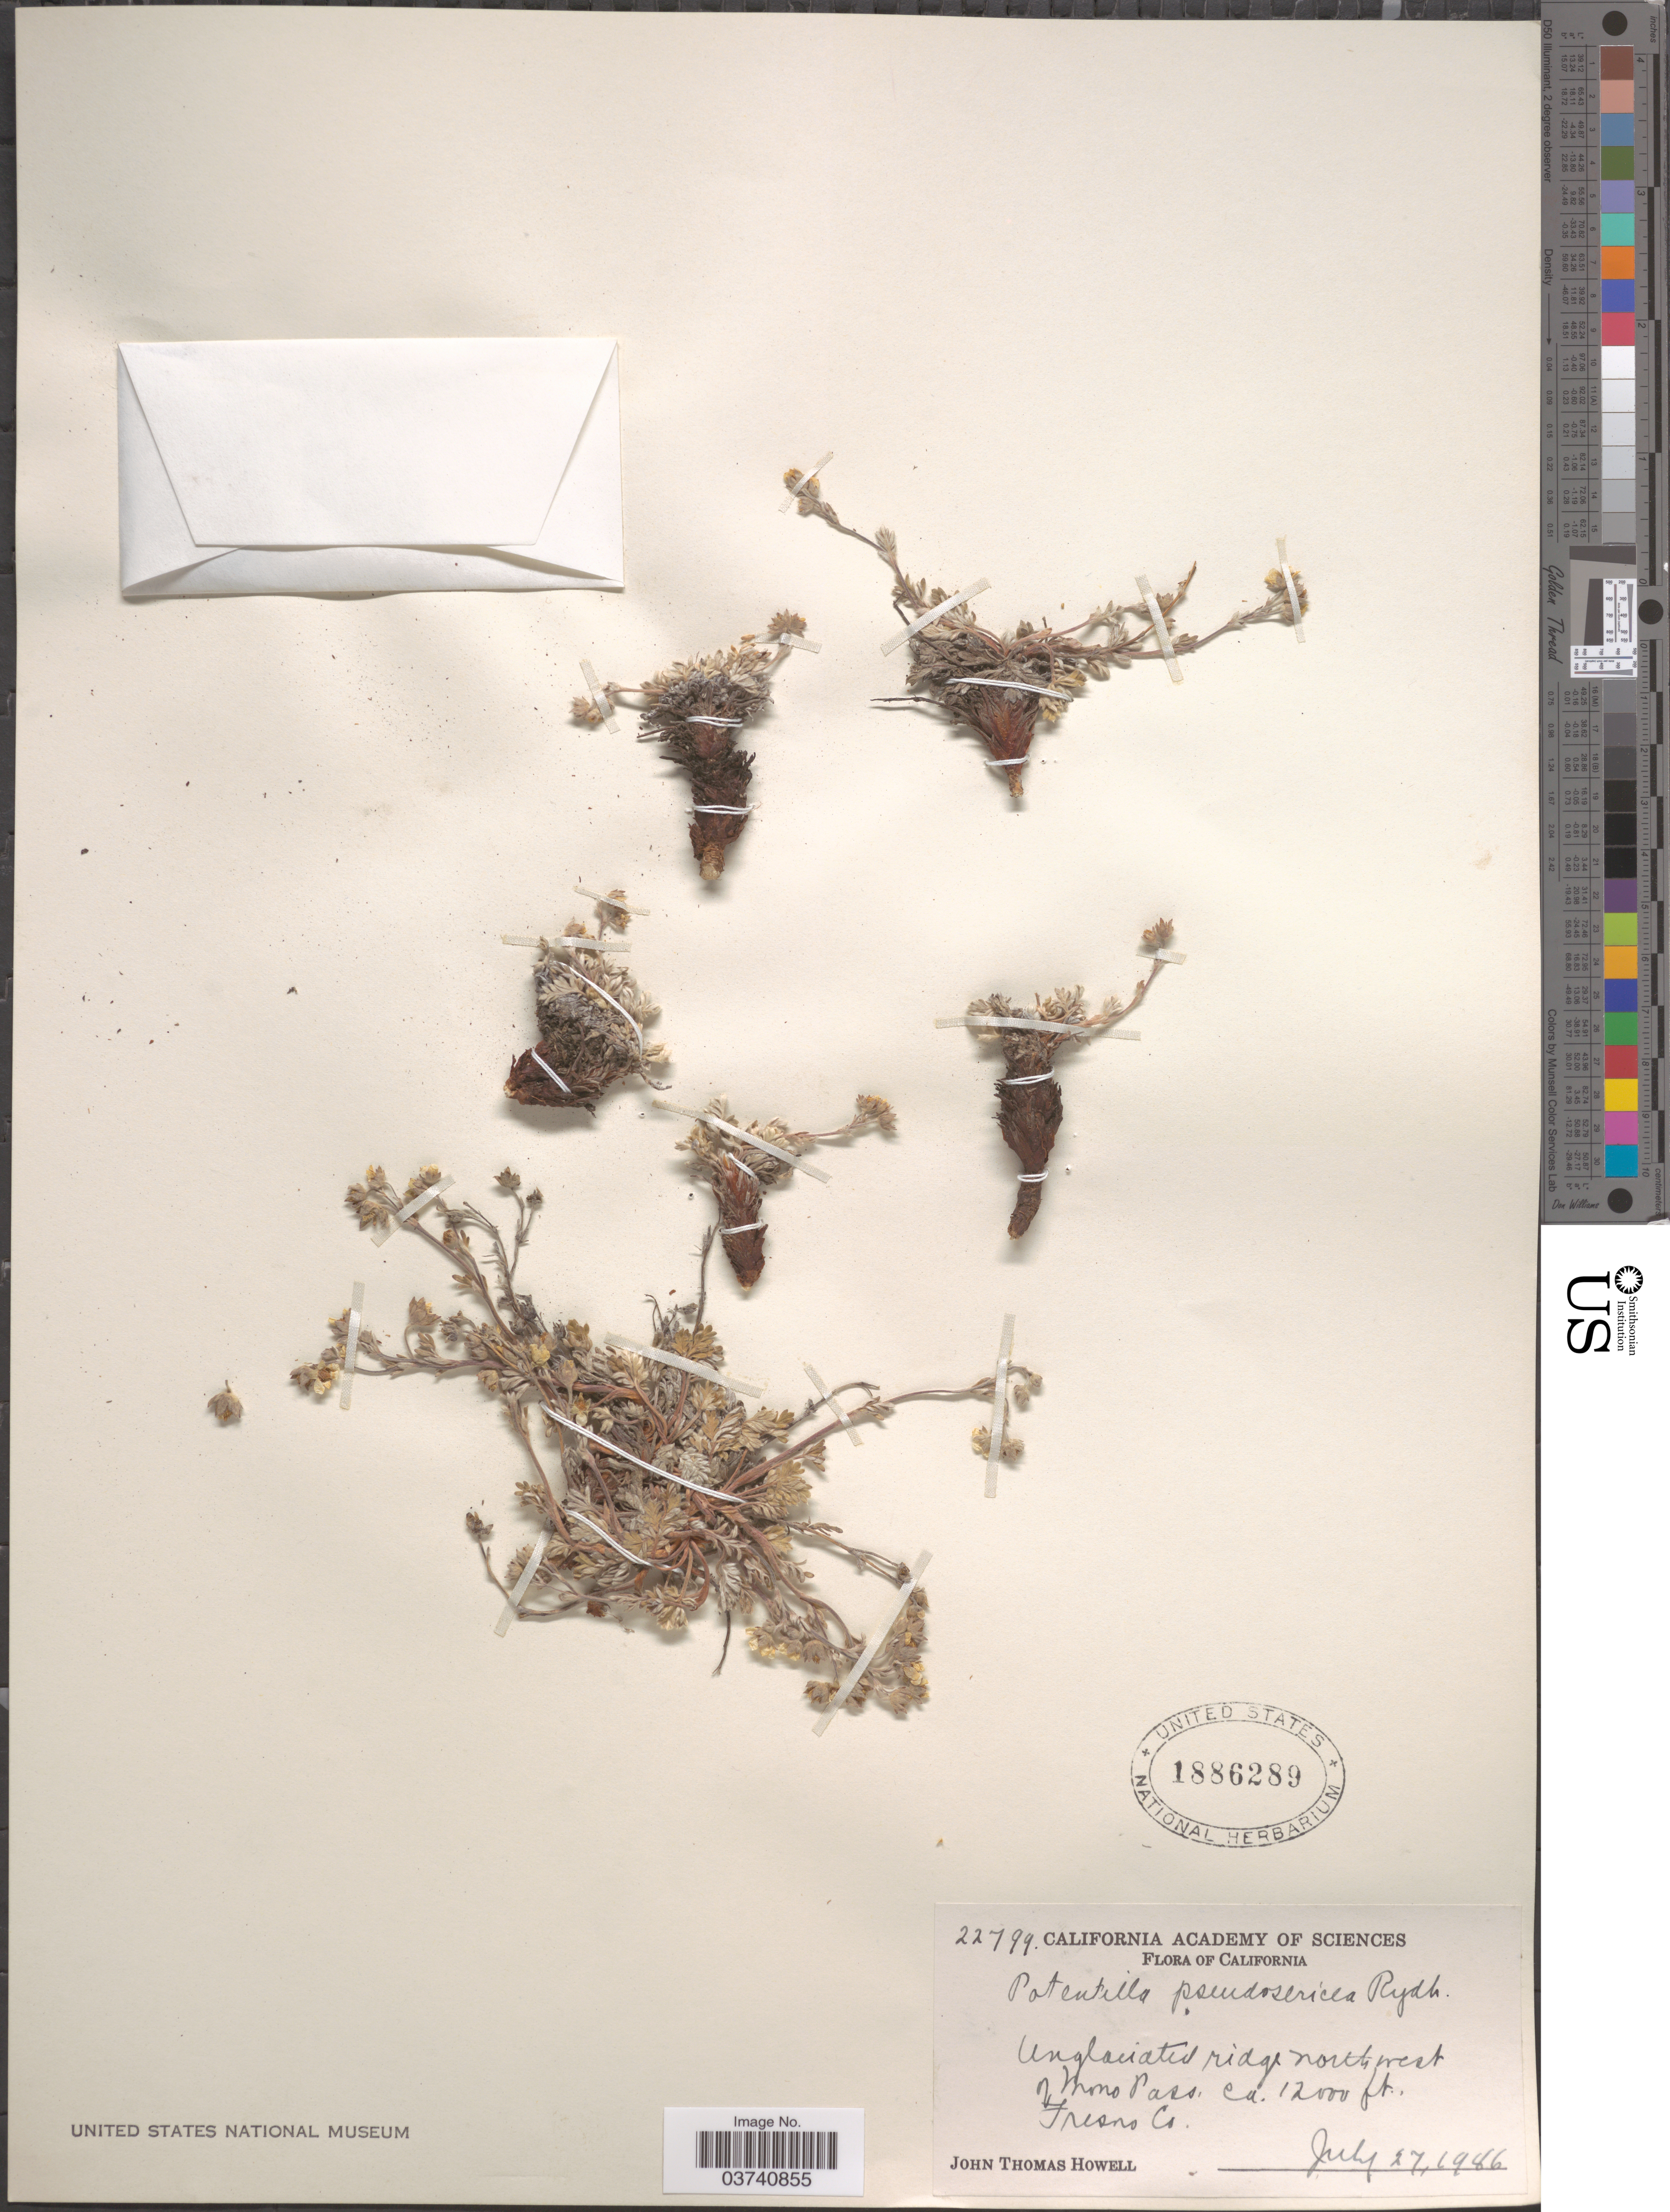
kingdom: Plantae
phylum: Tracheophyta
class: Magnoliopsida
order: Rosales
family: Rosaceae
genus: Potentilla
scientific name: Potentilla pseudosericea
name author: Rydb.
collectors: J. T. Howell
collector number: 22799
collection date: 1986-07-27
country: United States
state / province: California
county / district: Fresno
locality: Unglaciated ridge northwest of Mono Pass, Fresno Co.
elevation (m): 3658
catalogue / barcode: US 1886289